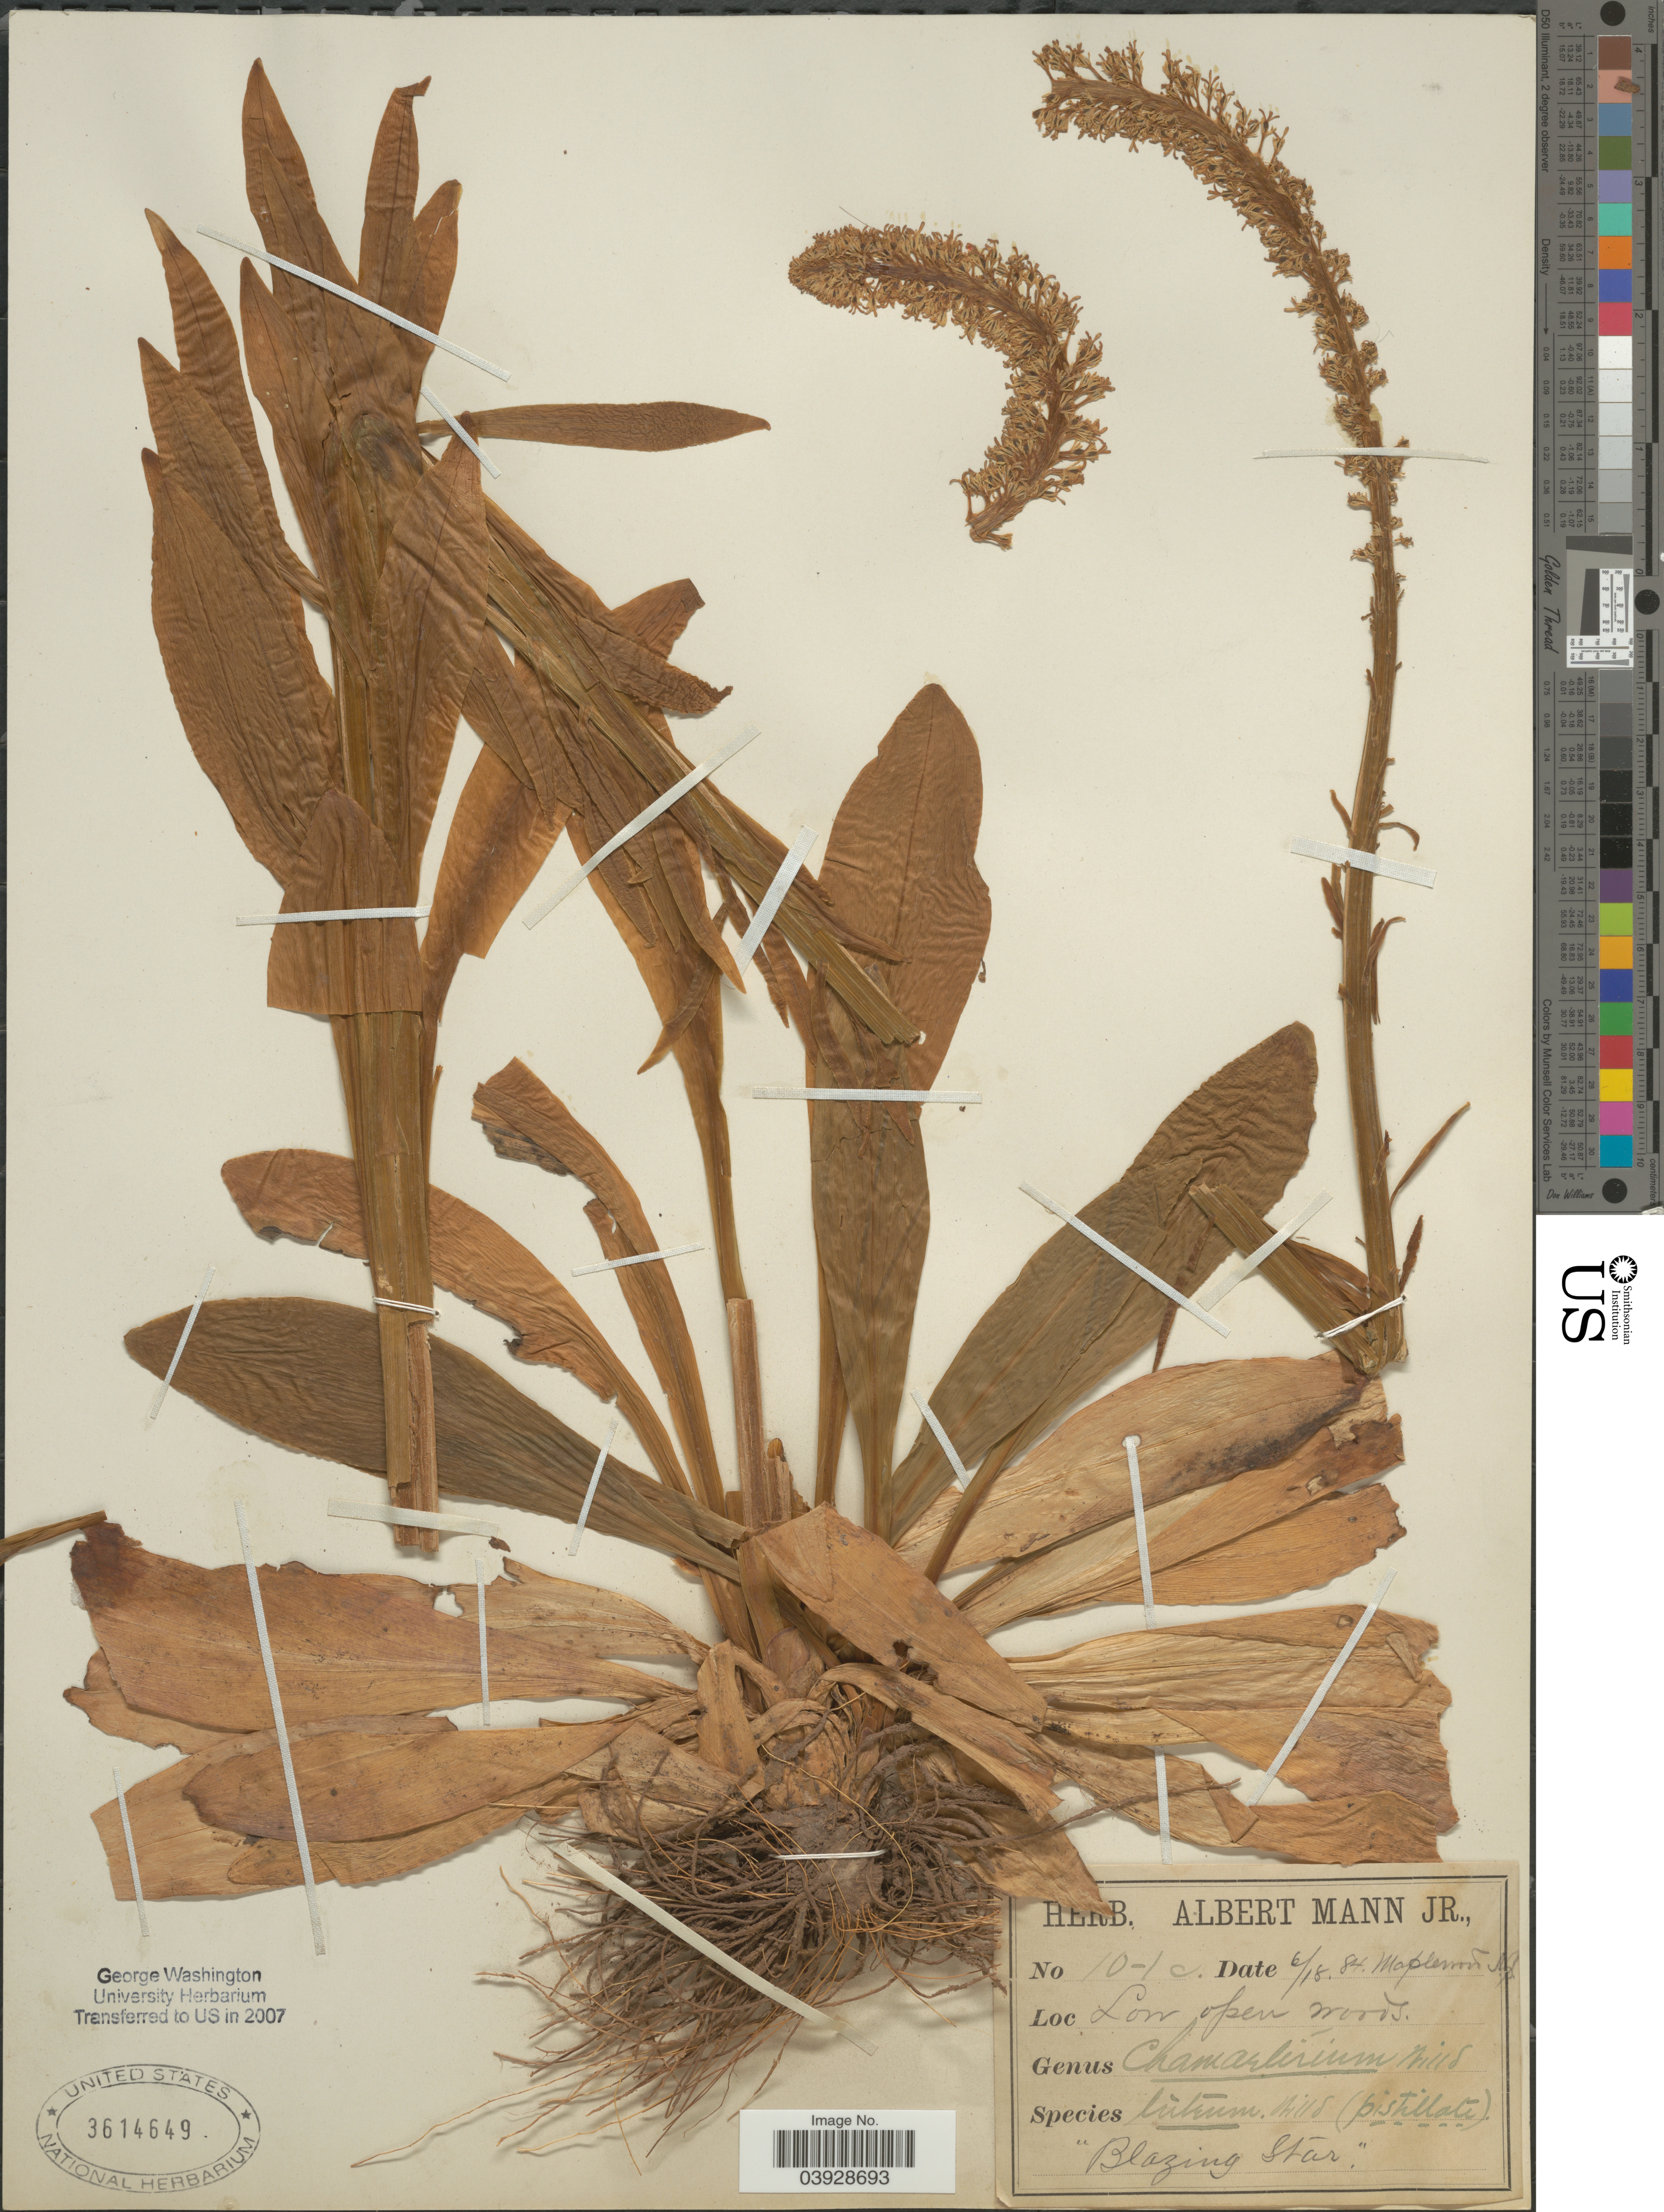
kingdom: Plantae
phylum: Tracheophyta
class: Liliopsida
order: Liliales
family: Melanthiaceae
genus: Chamaelirium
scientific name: Chamaelirium luteum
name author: (L.) A. Gray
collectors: Ex herb. Albert Mann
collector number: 10-1c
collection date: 1884-06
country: United States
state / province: North Carolina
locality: Maplewood.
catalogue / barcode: US 3614649